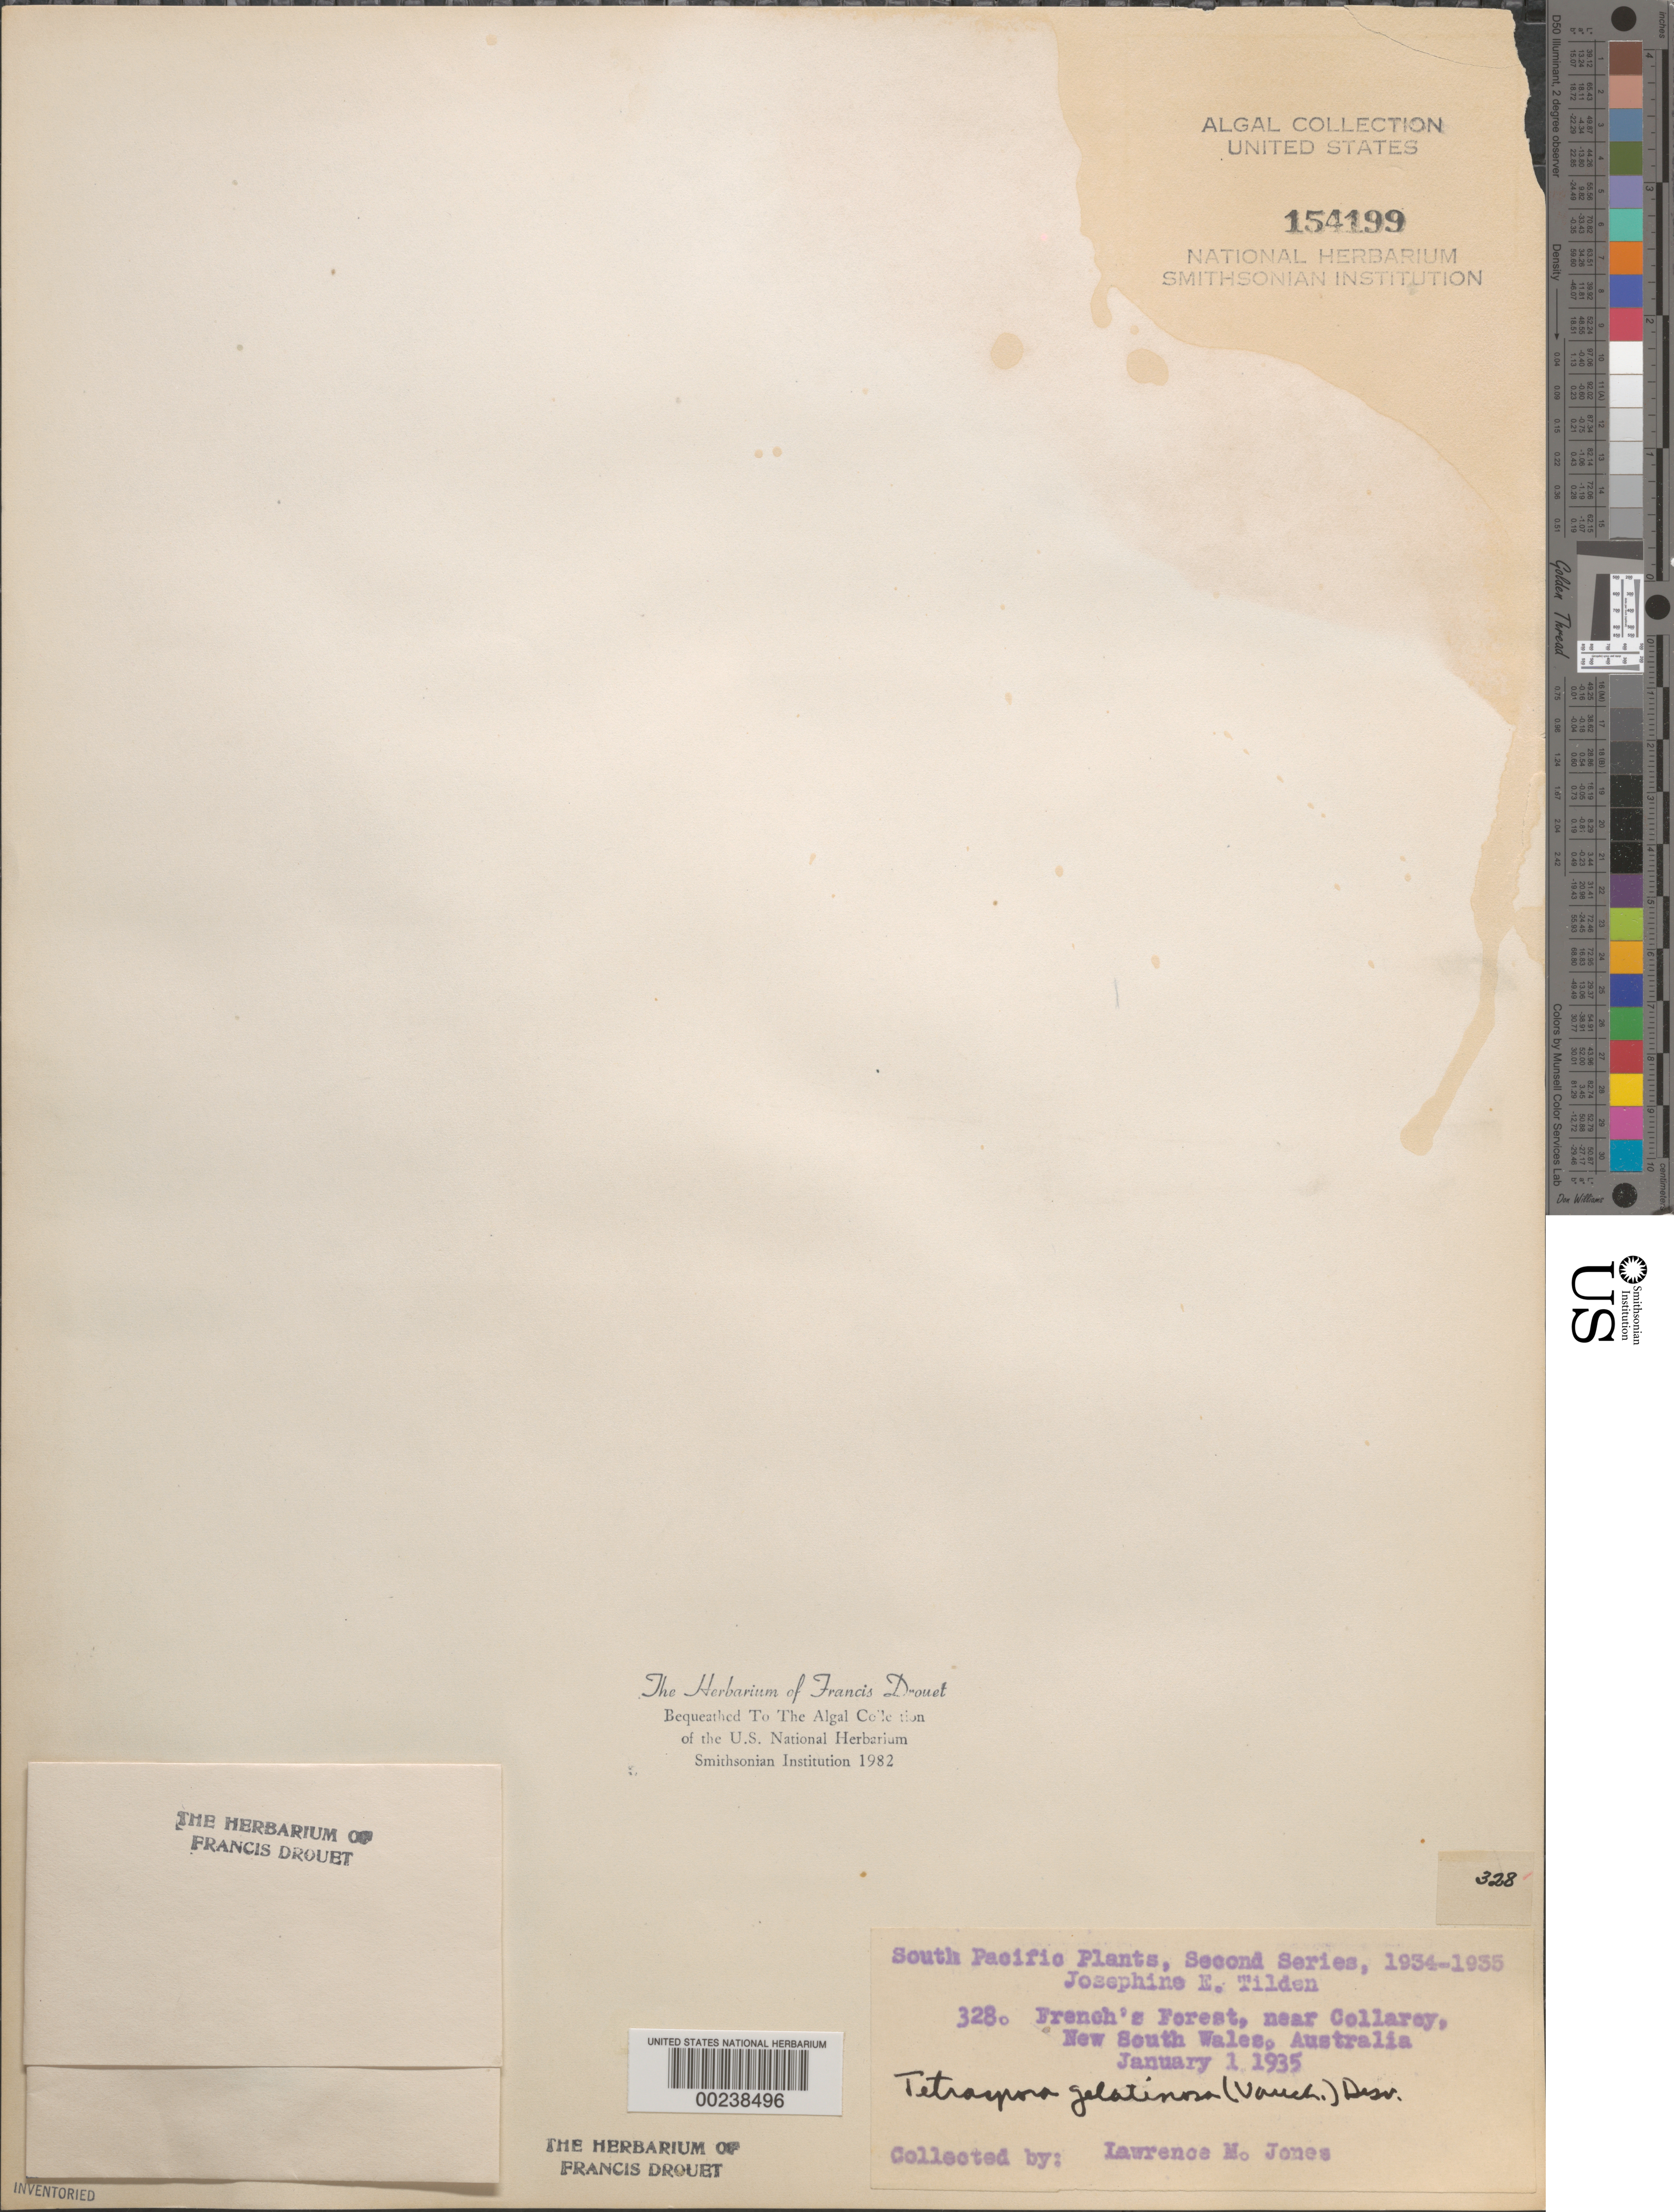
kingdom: Plantae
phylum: Chlorophyta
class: Chlorophyceae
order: Tetrasporales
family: Tetrasporaceae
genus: Tetraspora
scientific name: Tetraspora gelatinosa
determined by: Drouet, F. E.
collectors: L. M. Jones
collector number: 328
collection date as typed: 01 Jan 1935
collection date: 1935-01-01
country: Australia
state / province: New South Wales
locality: French's forest, near collaroy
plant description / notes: Tilden, South Pacific Plants, Second Series, 1934-1935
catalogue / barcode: US 154199